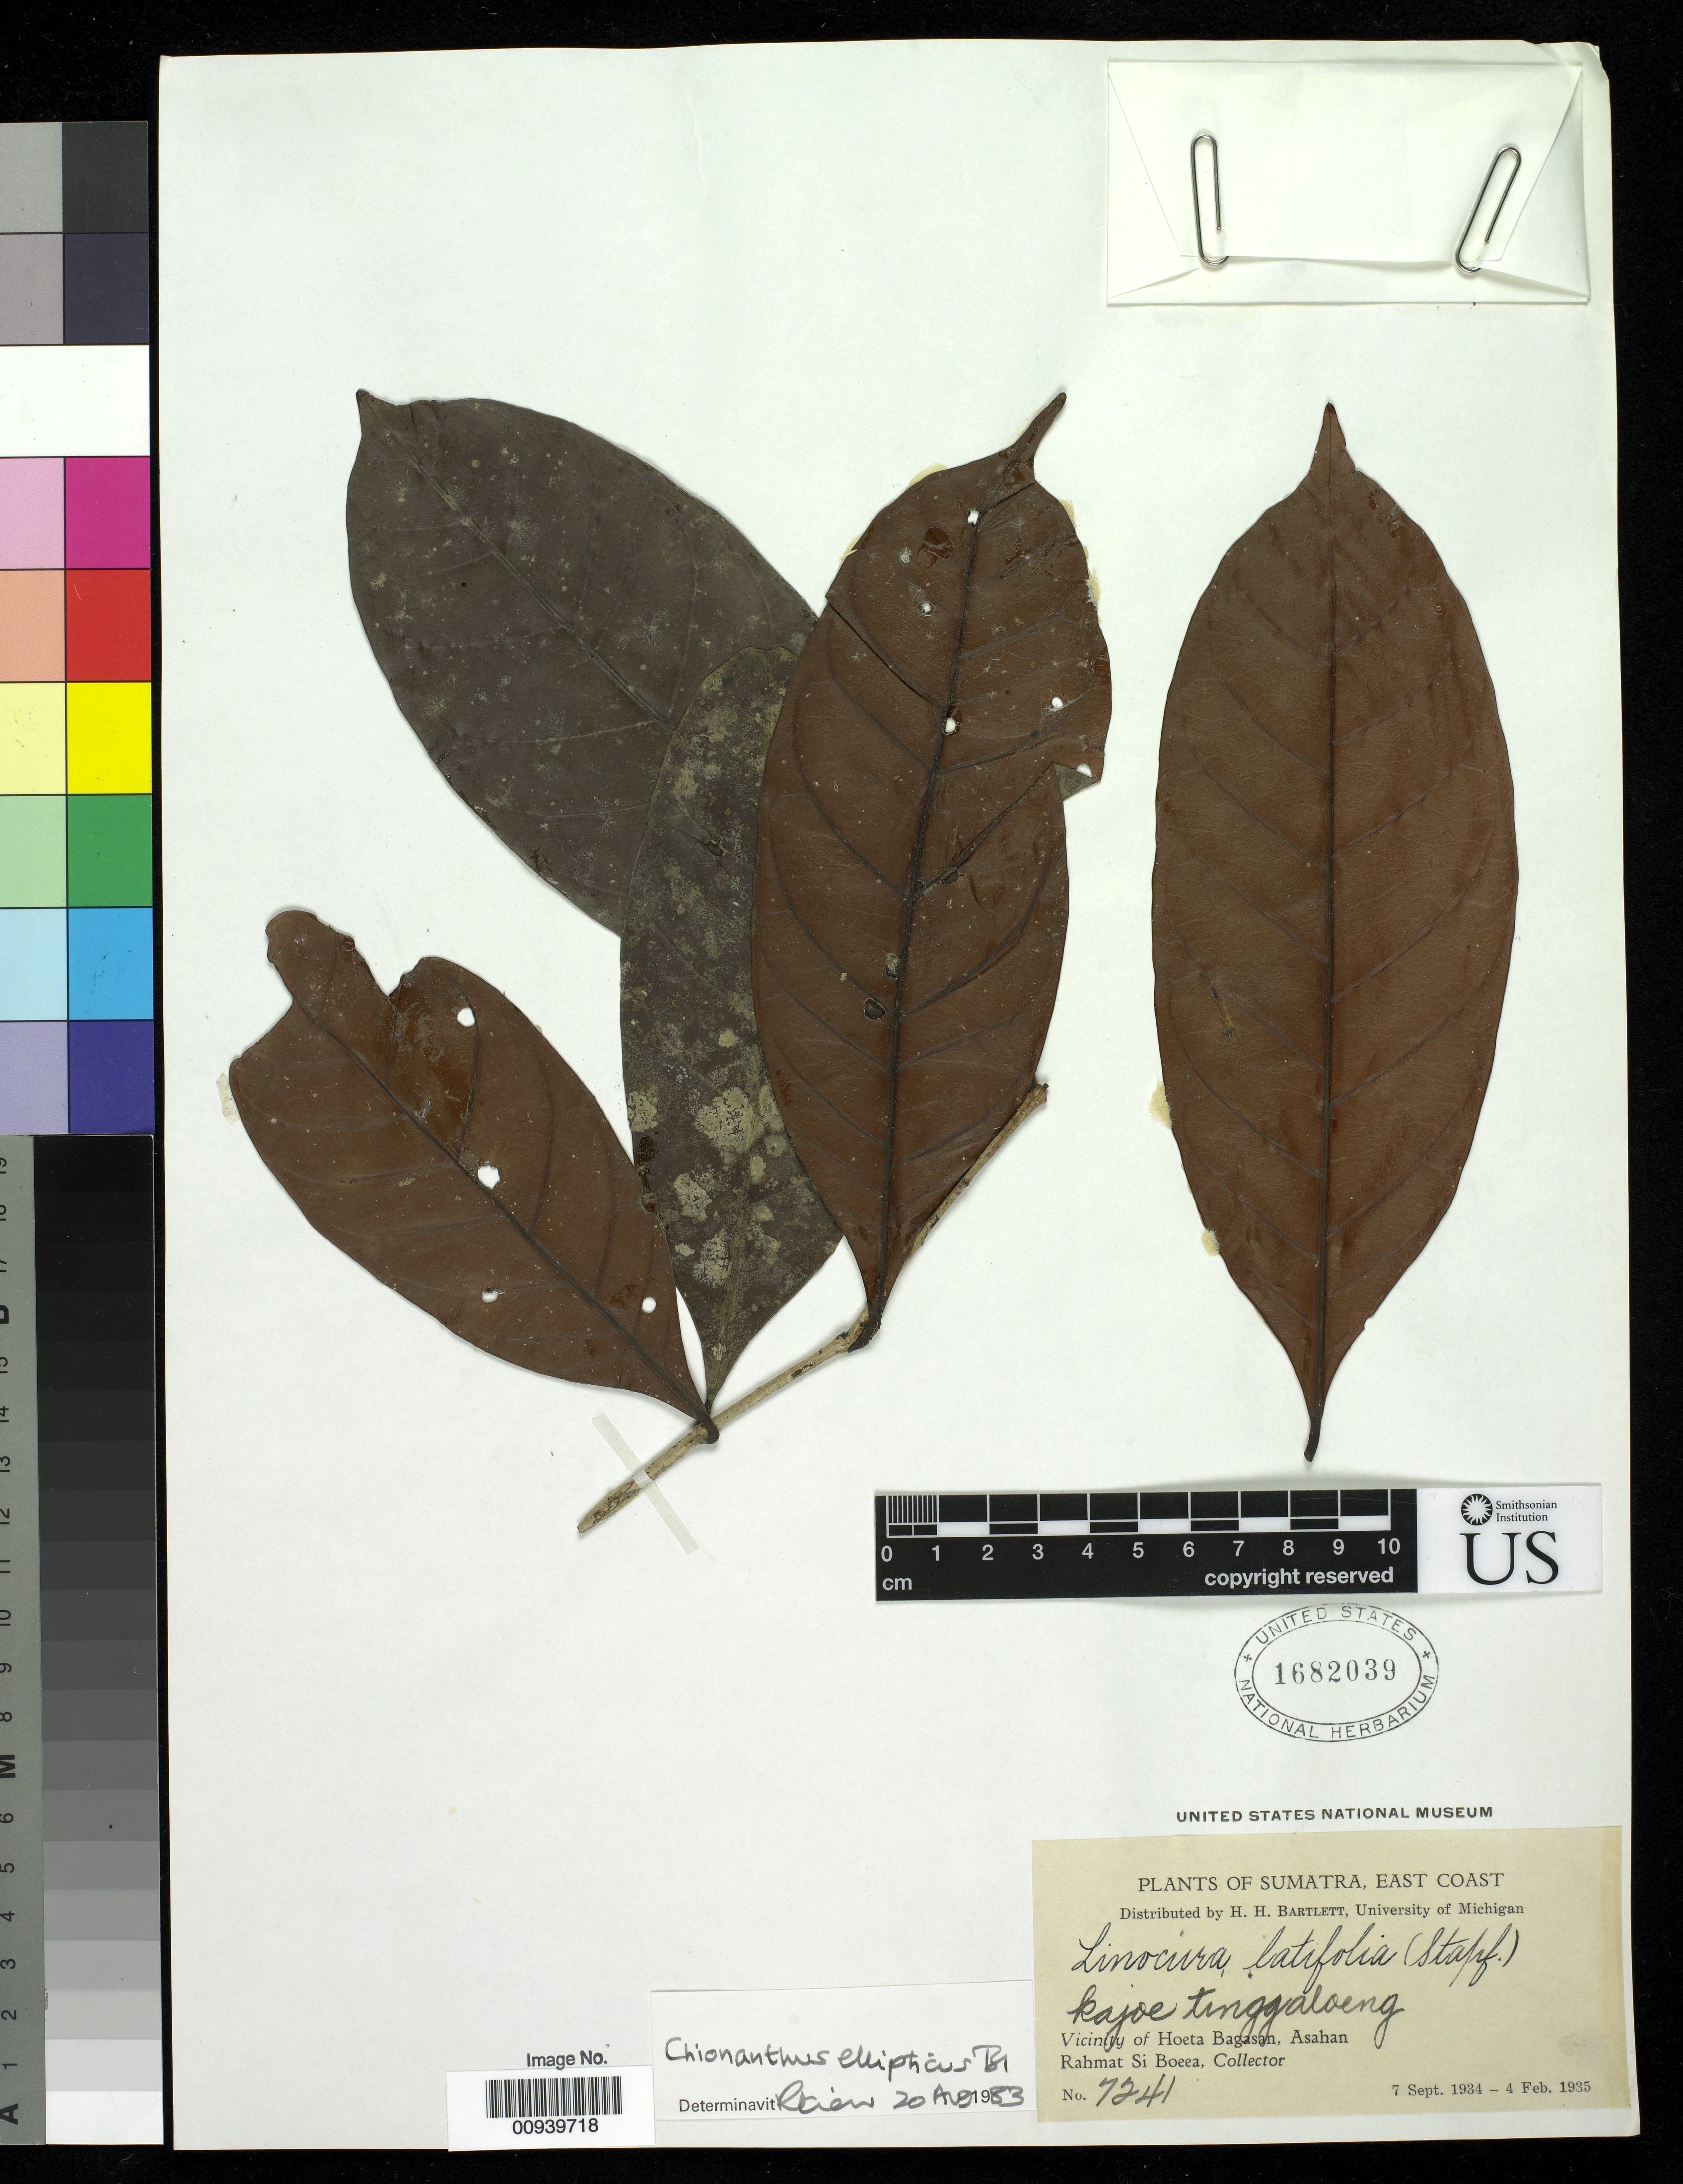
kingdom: Plantae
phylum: Tracheophyta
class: Magnoliopsida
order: Lamiales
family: Oleaceae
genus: Chionanthus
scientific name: Chionanthus ellipticus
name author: Blume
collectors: Rahmat Si Boeea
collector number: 7241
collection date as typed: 07 Sep 1934 to 04 Feb 1935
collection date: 1934-09-07/1935-02-04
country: Indonesia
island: Sumatra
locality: East coast; vicinity of Hoeta Bagasan, Asahan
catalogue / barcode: US 1682039